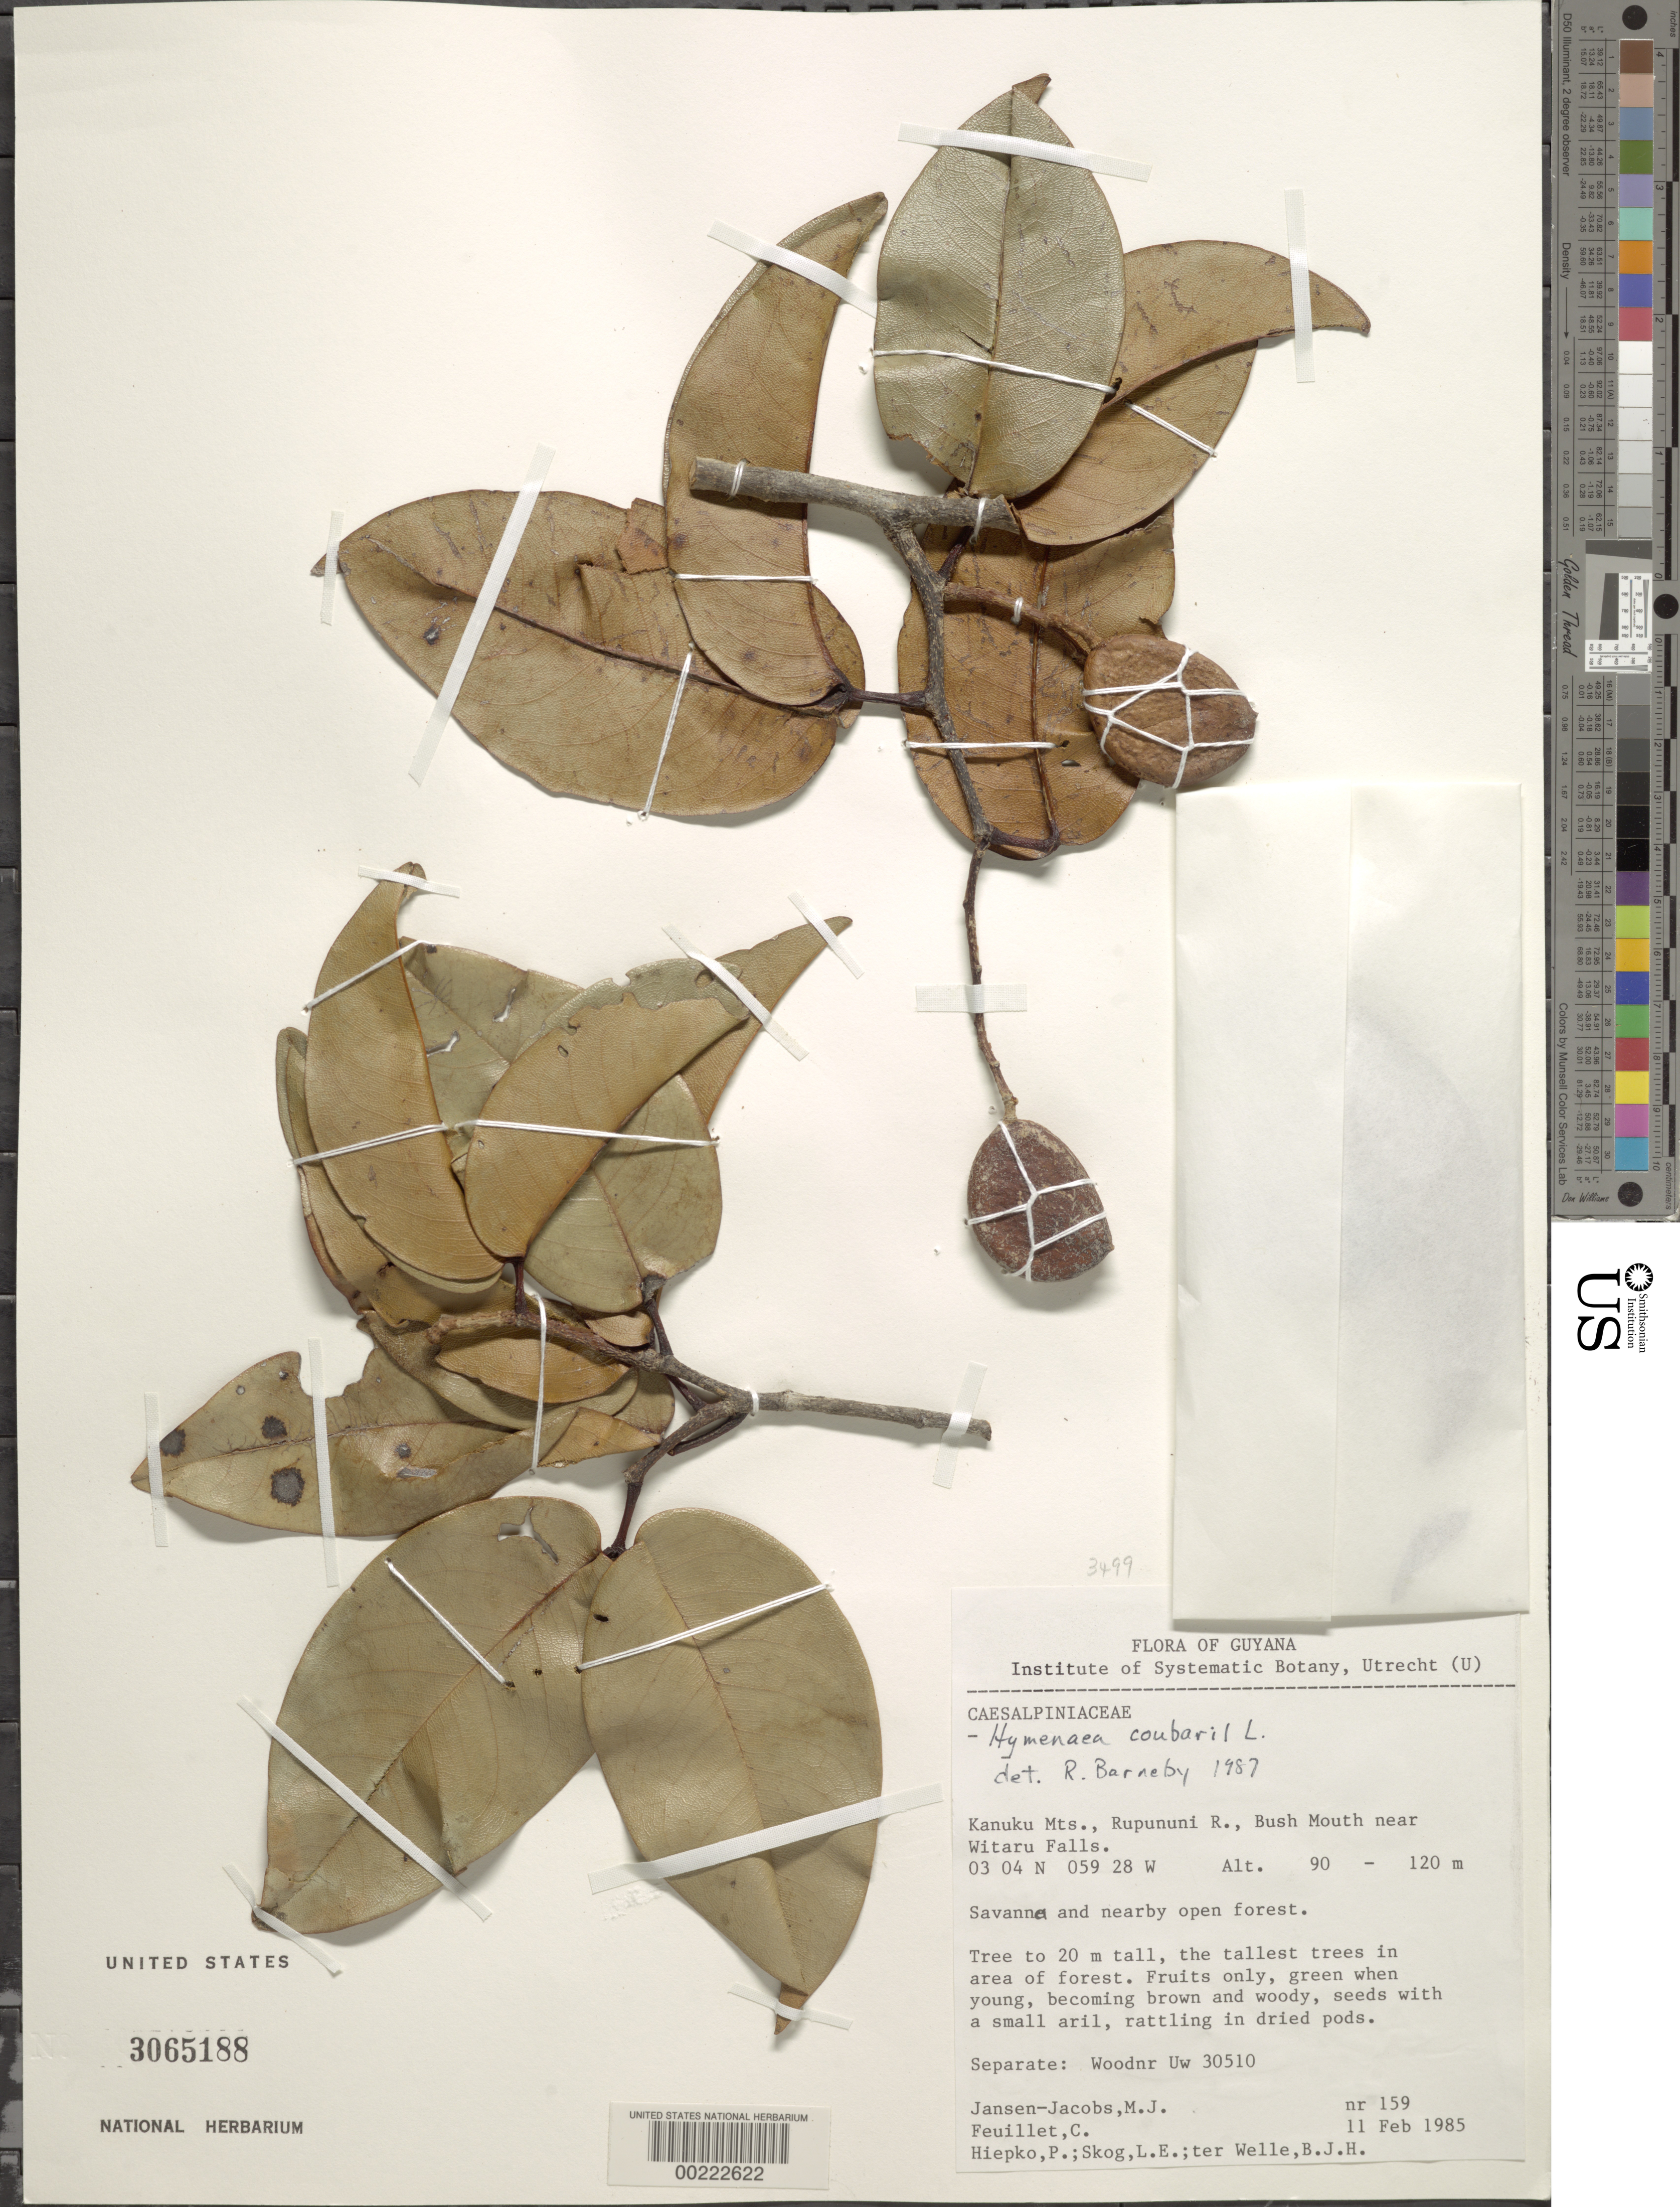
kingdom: Plantae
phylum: Tracheophyta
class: Magnoliopsida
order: Fabales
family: Fabaceae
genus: Hymenaea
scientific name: Hymenaea courbaril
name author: L.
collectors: M. J. Jansen-Jacobs, C. Feuillet, P. H. Hiepko, L. E. Skog & B. Welle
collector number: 159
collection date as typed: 11 Feb 1985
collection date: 1985-02-11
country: Guyana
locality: Kanuku mts., rupununi river, bush mouth near witaru falls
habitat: Savanna and nearby open forest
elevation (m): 90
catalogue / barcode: US 3065188